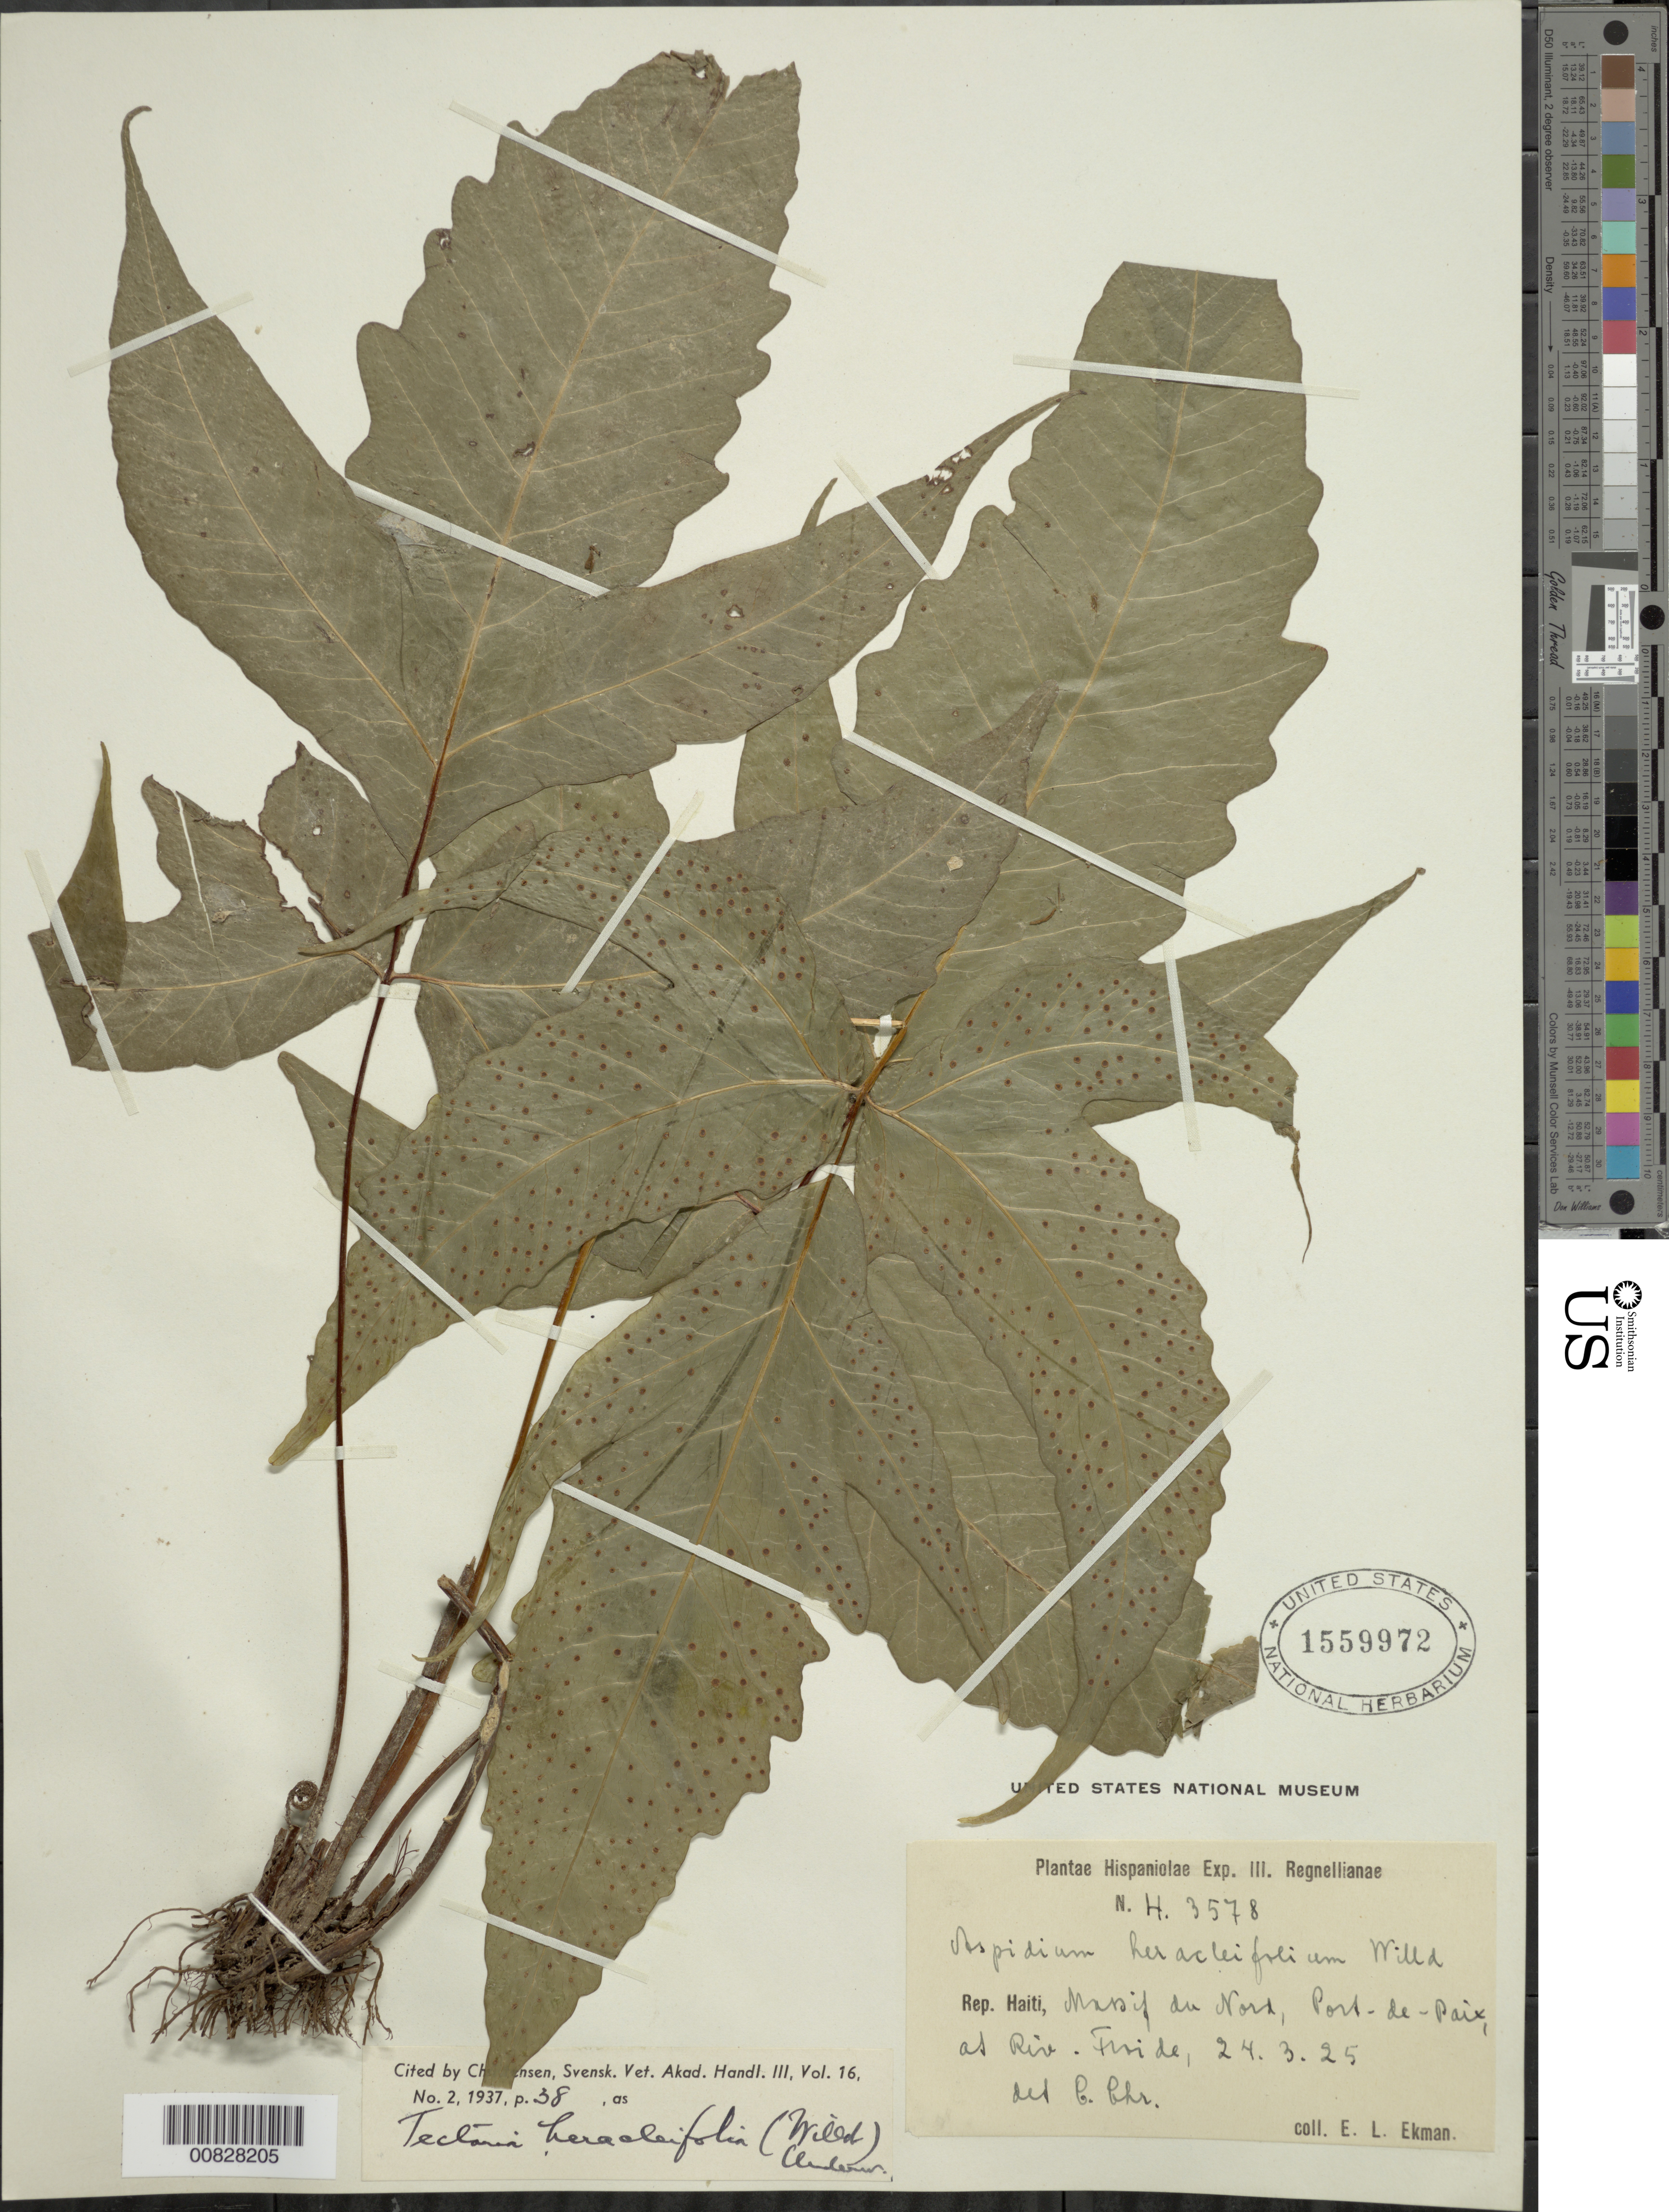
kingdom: Plantae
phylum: Tracheophyta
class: Polypodiopsida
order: Polypodiales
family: Tectariaceae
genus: Tectaria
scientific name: Tectaria heracleifolia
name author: (Willd.) Underw.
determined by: Christensen, C. F. A.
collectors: E. L. Ekman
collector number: H 3578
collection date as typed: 24 Mar 1925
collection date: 1925-03-24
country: Haiti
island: Hispaniola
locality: Massif du Nord, Port de Paix, Riv. Froide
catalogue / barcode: US 1559972